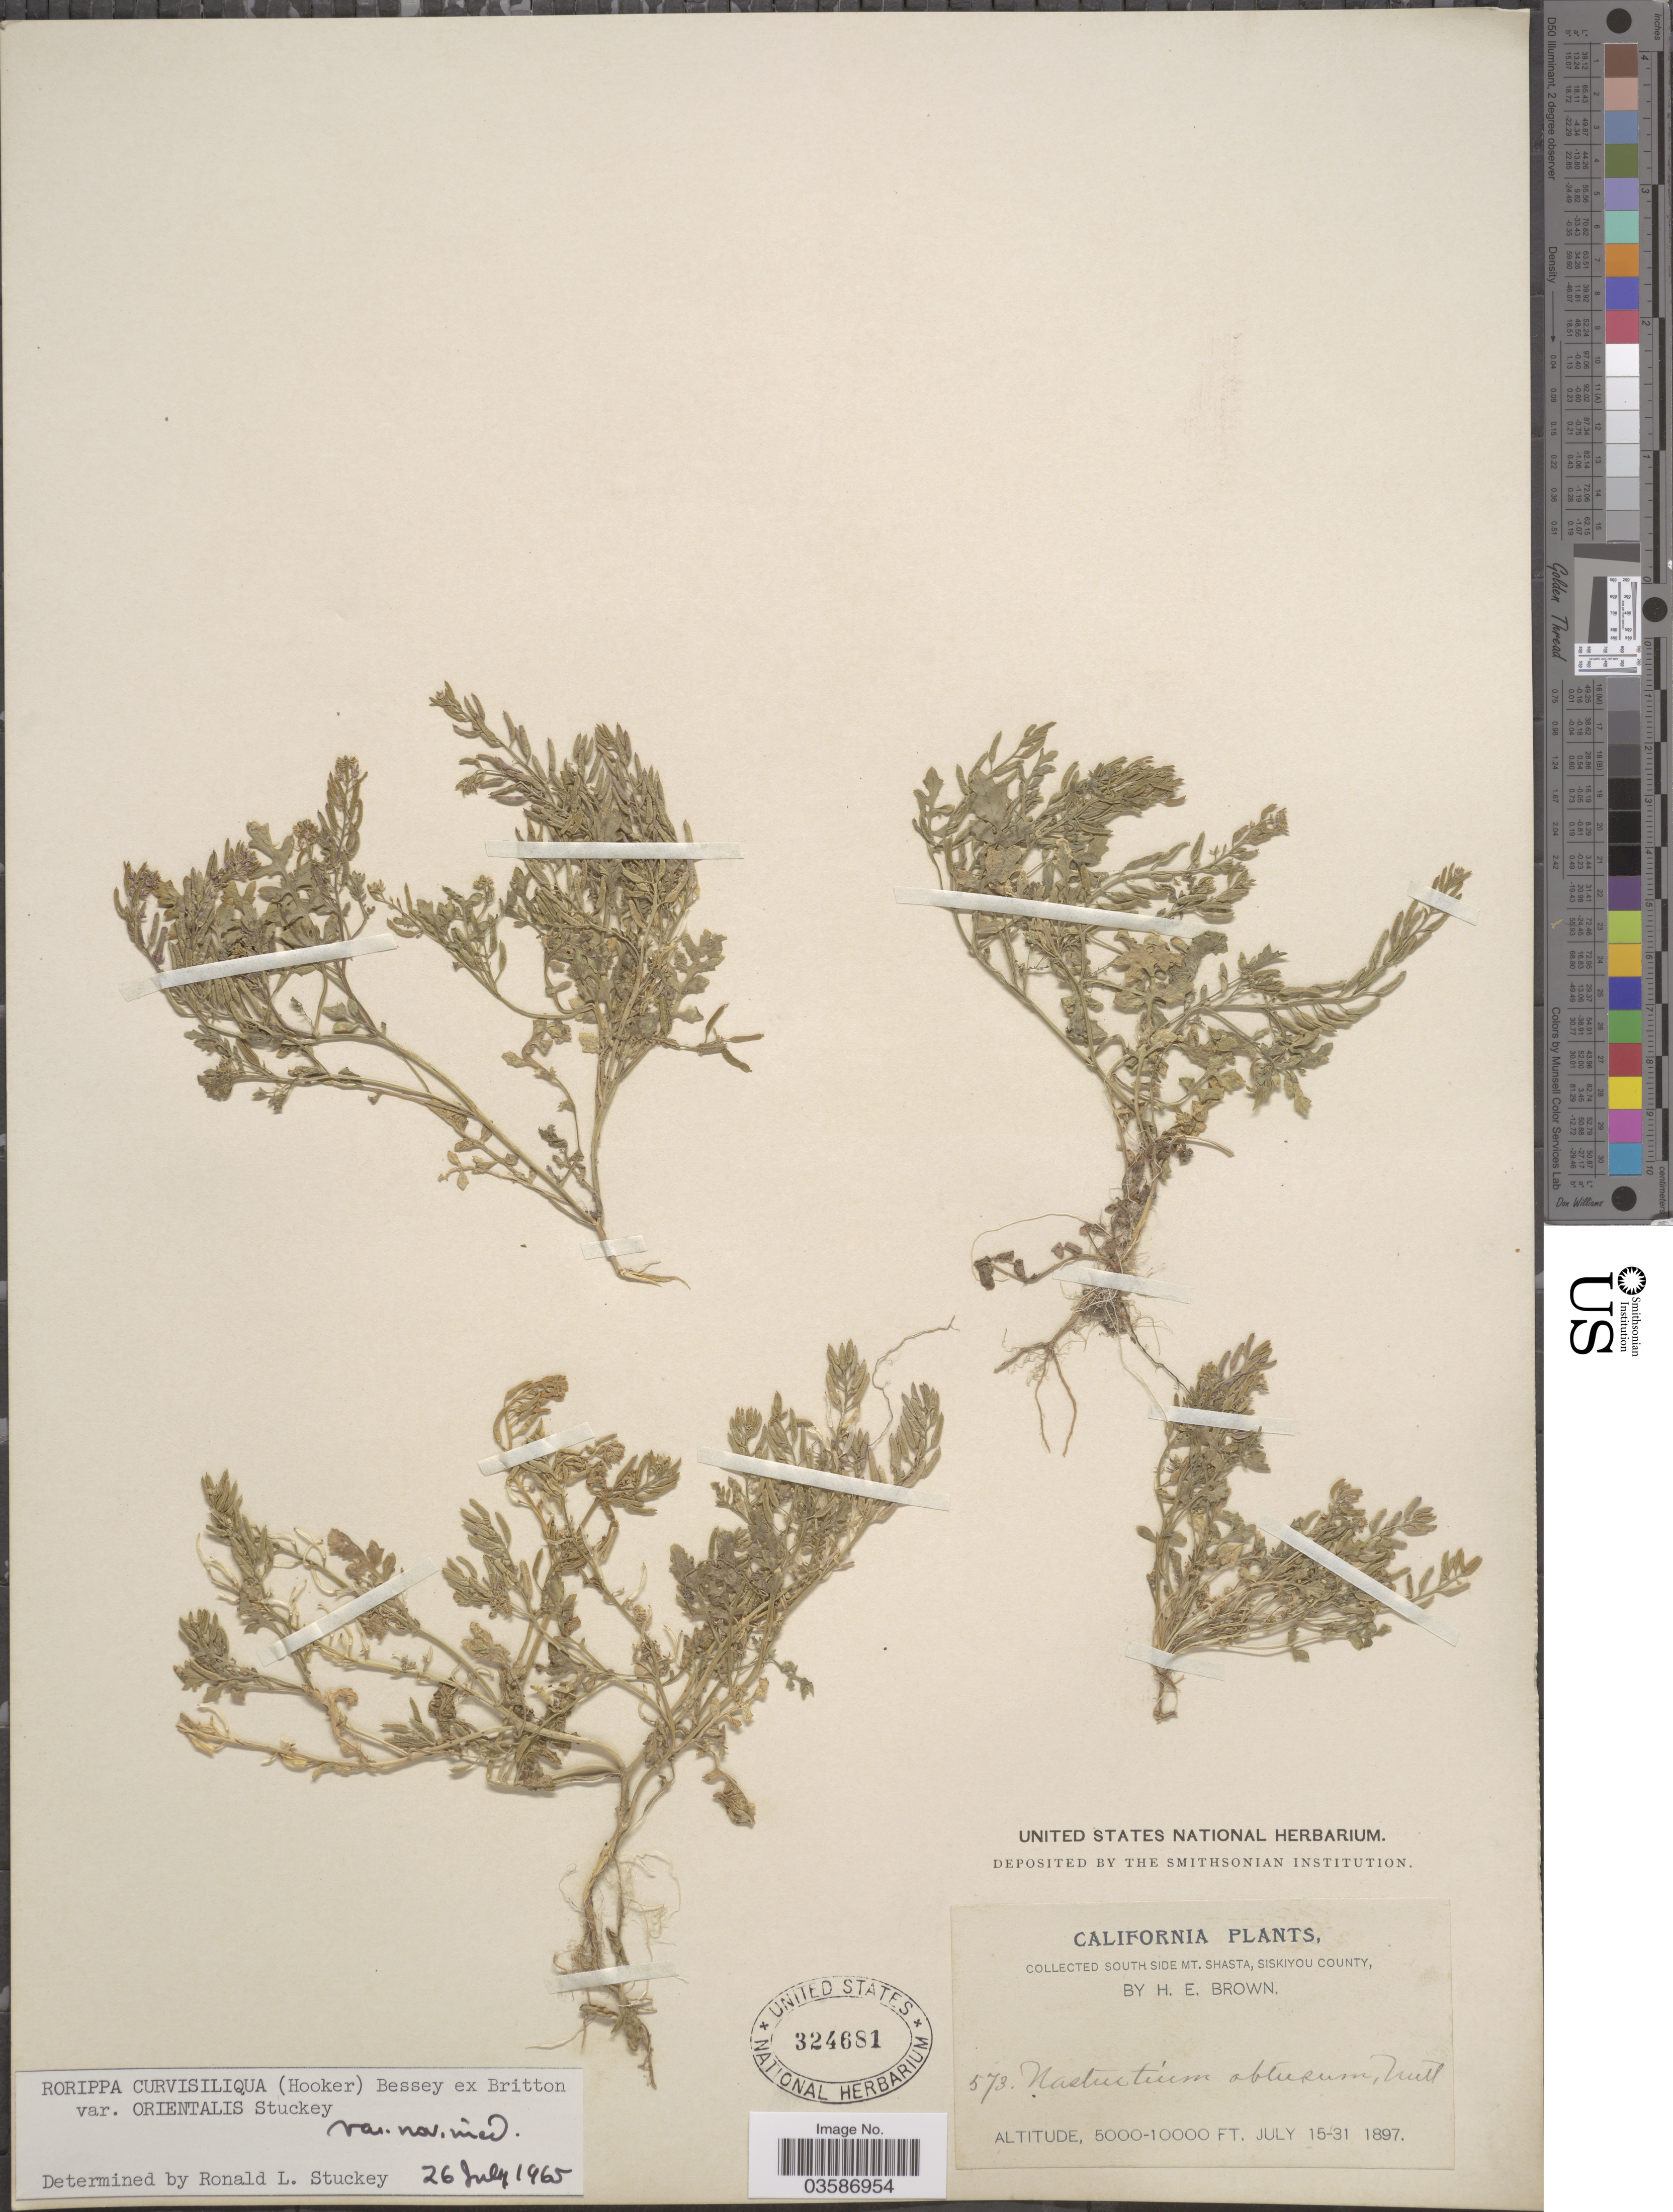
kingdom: Plantae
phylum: Tracheophyta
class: Magnoliopsida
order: Brassicales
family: Brassicaceae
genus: Rorippa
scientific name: Rorippa curvisiliqua var. orientalis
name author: Stuckey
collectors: H. E. Brown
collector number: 573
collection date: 1897-07-15/1897-07-31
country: United States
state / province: California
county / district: Siskiyou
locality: South side Mt. Shasta, Siskiyou County.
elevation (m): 1524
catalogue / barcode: US 324681